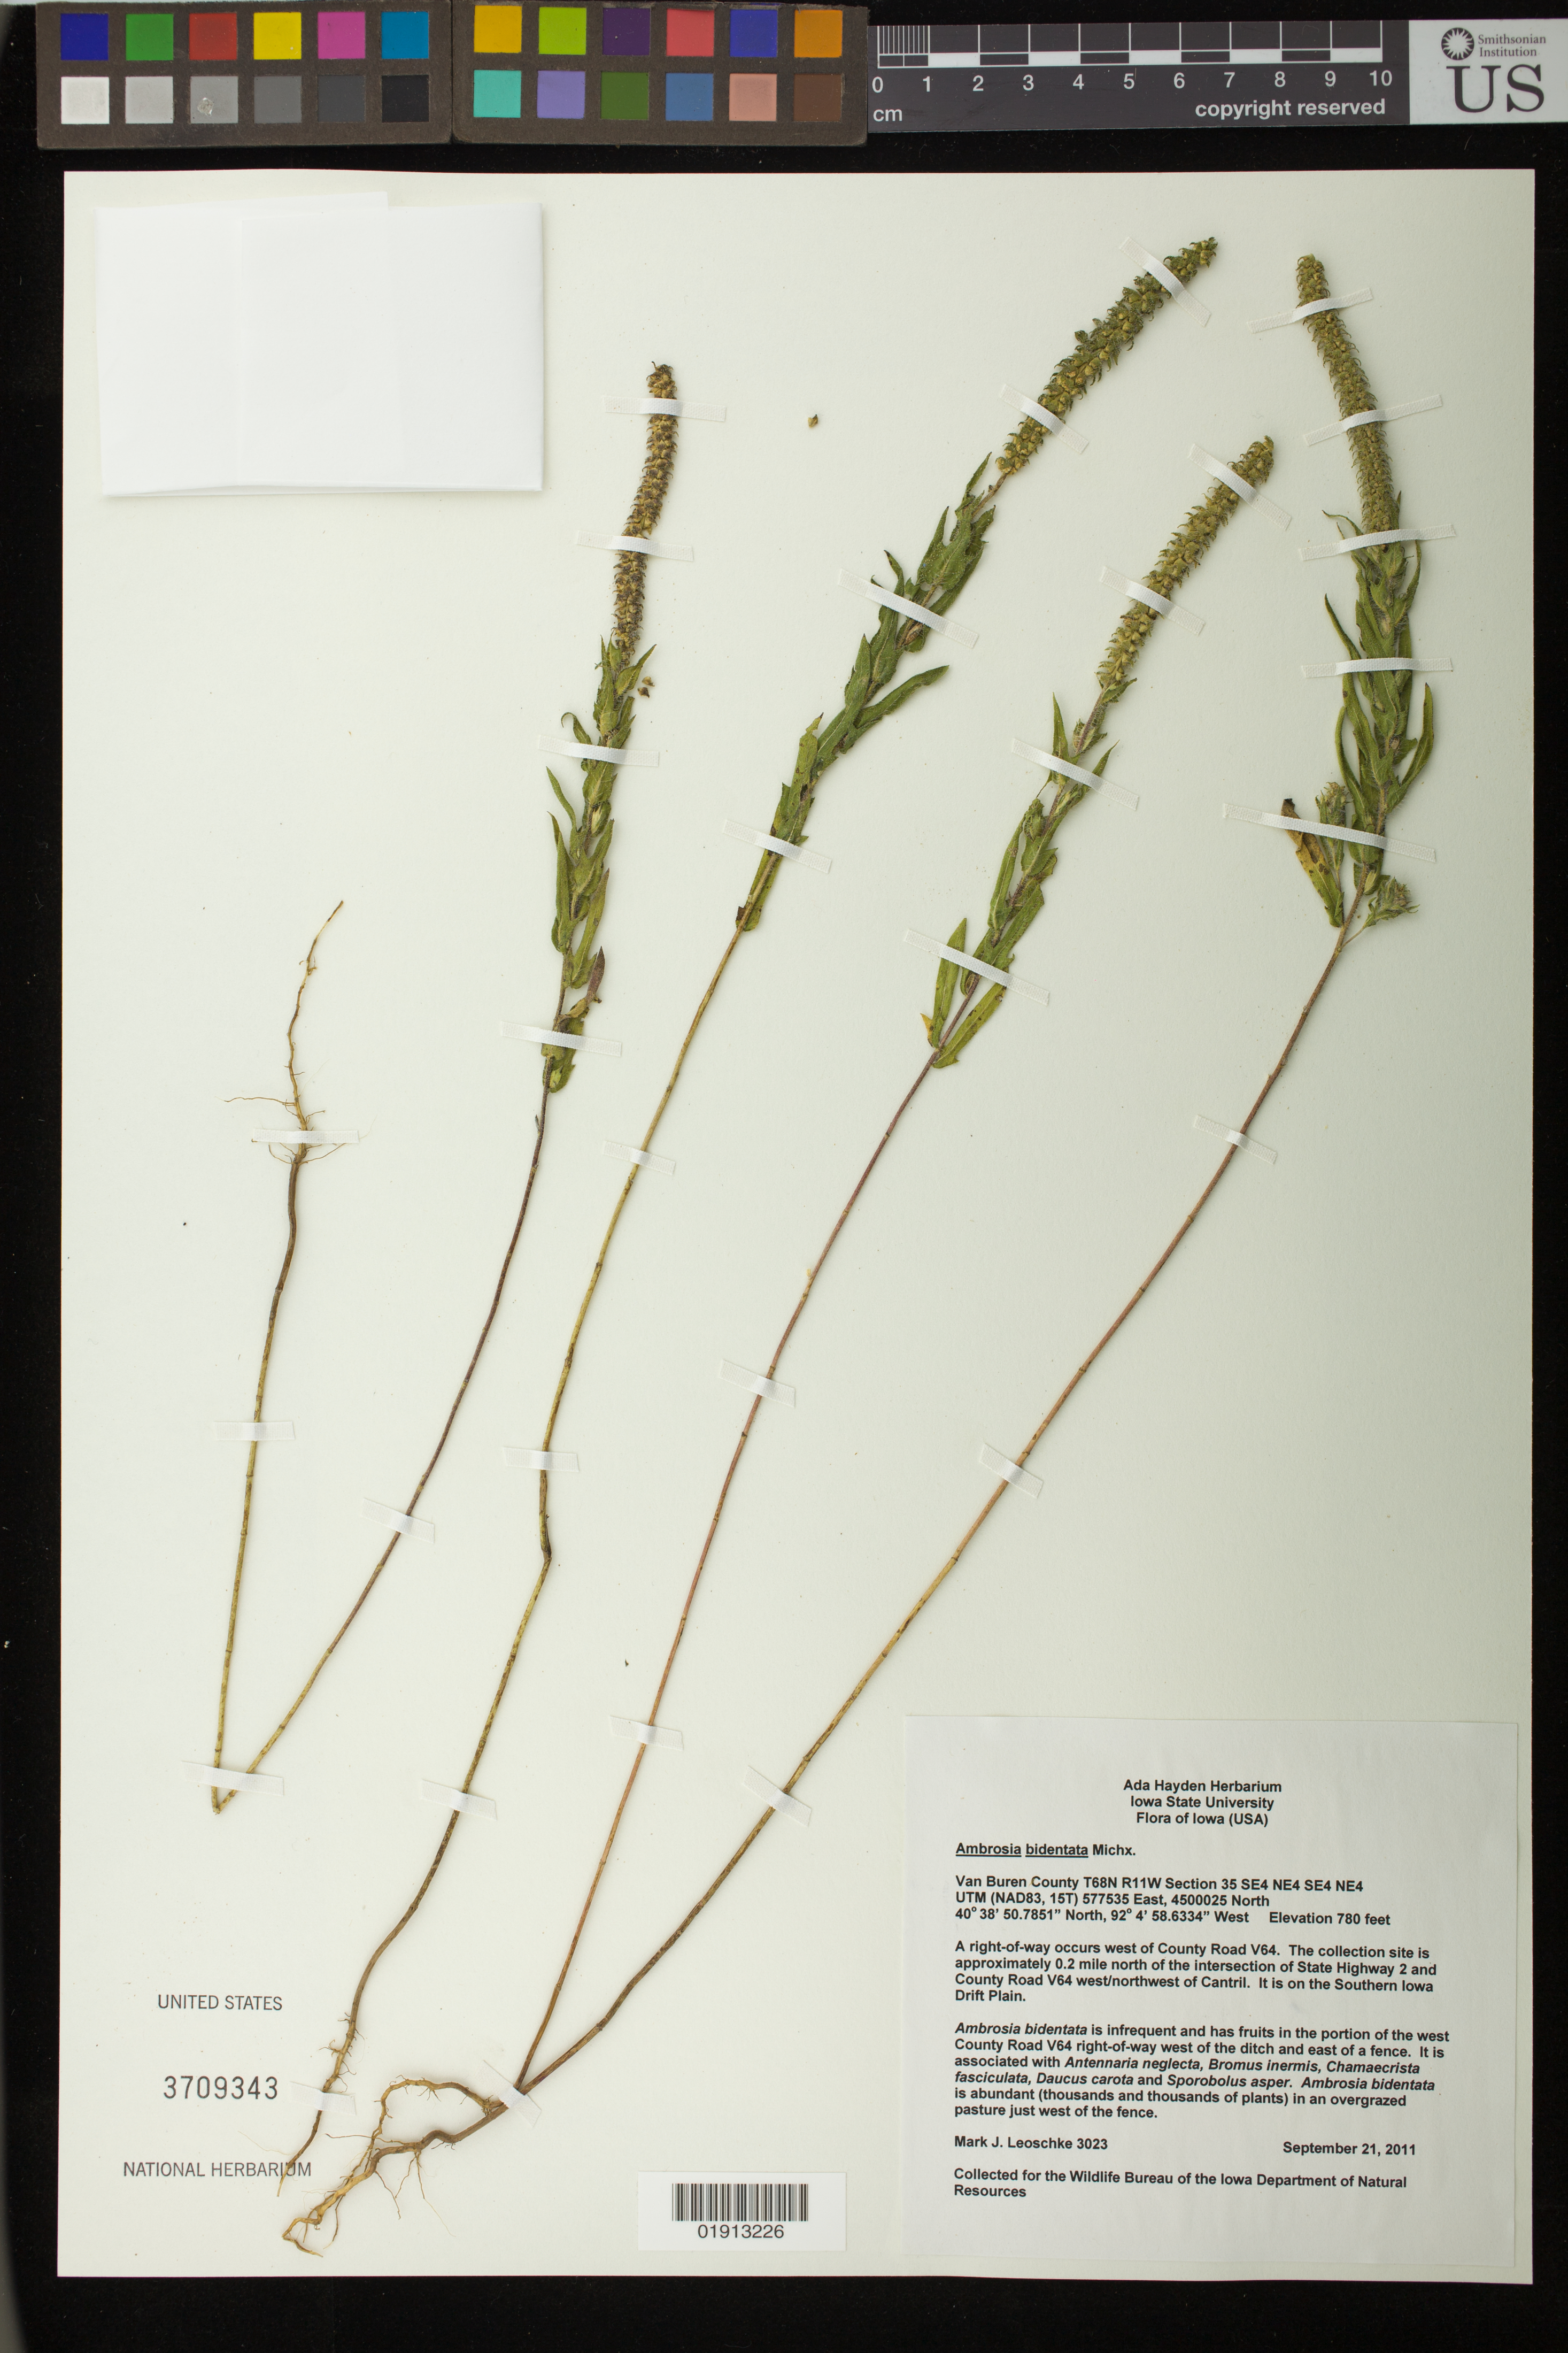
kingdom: Plantae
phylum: Tracheophyta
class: Magnoliopsida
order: Asterales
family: Asteraceae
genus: Ambrosia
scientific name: Ambrosia bidentata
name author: Michx.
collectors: M. J. Leoschke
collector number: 3023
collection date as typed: September 21, 2011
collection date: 2011-09-21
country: United States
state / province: Iowa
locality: Van Buren County, A right-of-way occurs west of County Road V64. The collection site is approximately 0.2 mile north of the intersection of State Highway 2 and County Road V64 west/northwest of Cantril.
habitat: Southern Iowa Drift Plain.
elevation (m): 238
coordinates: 40 38 50.7851 N, 92 4 58.6334 W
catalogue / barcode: US 3709343